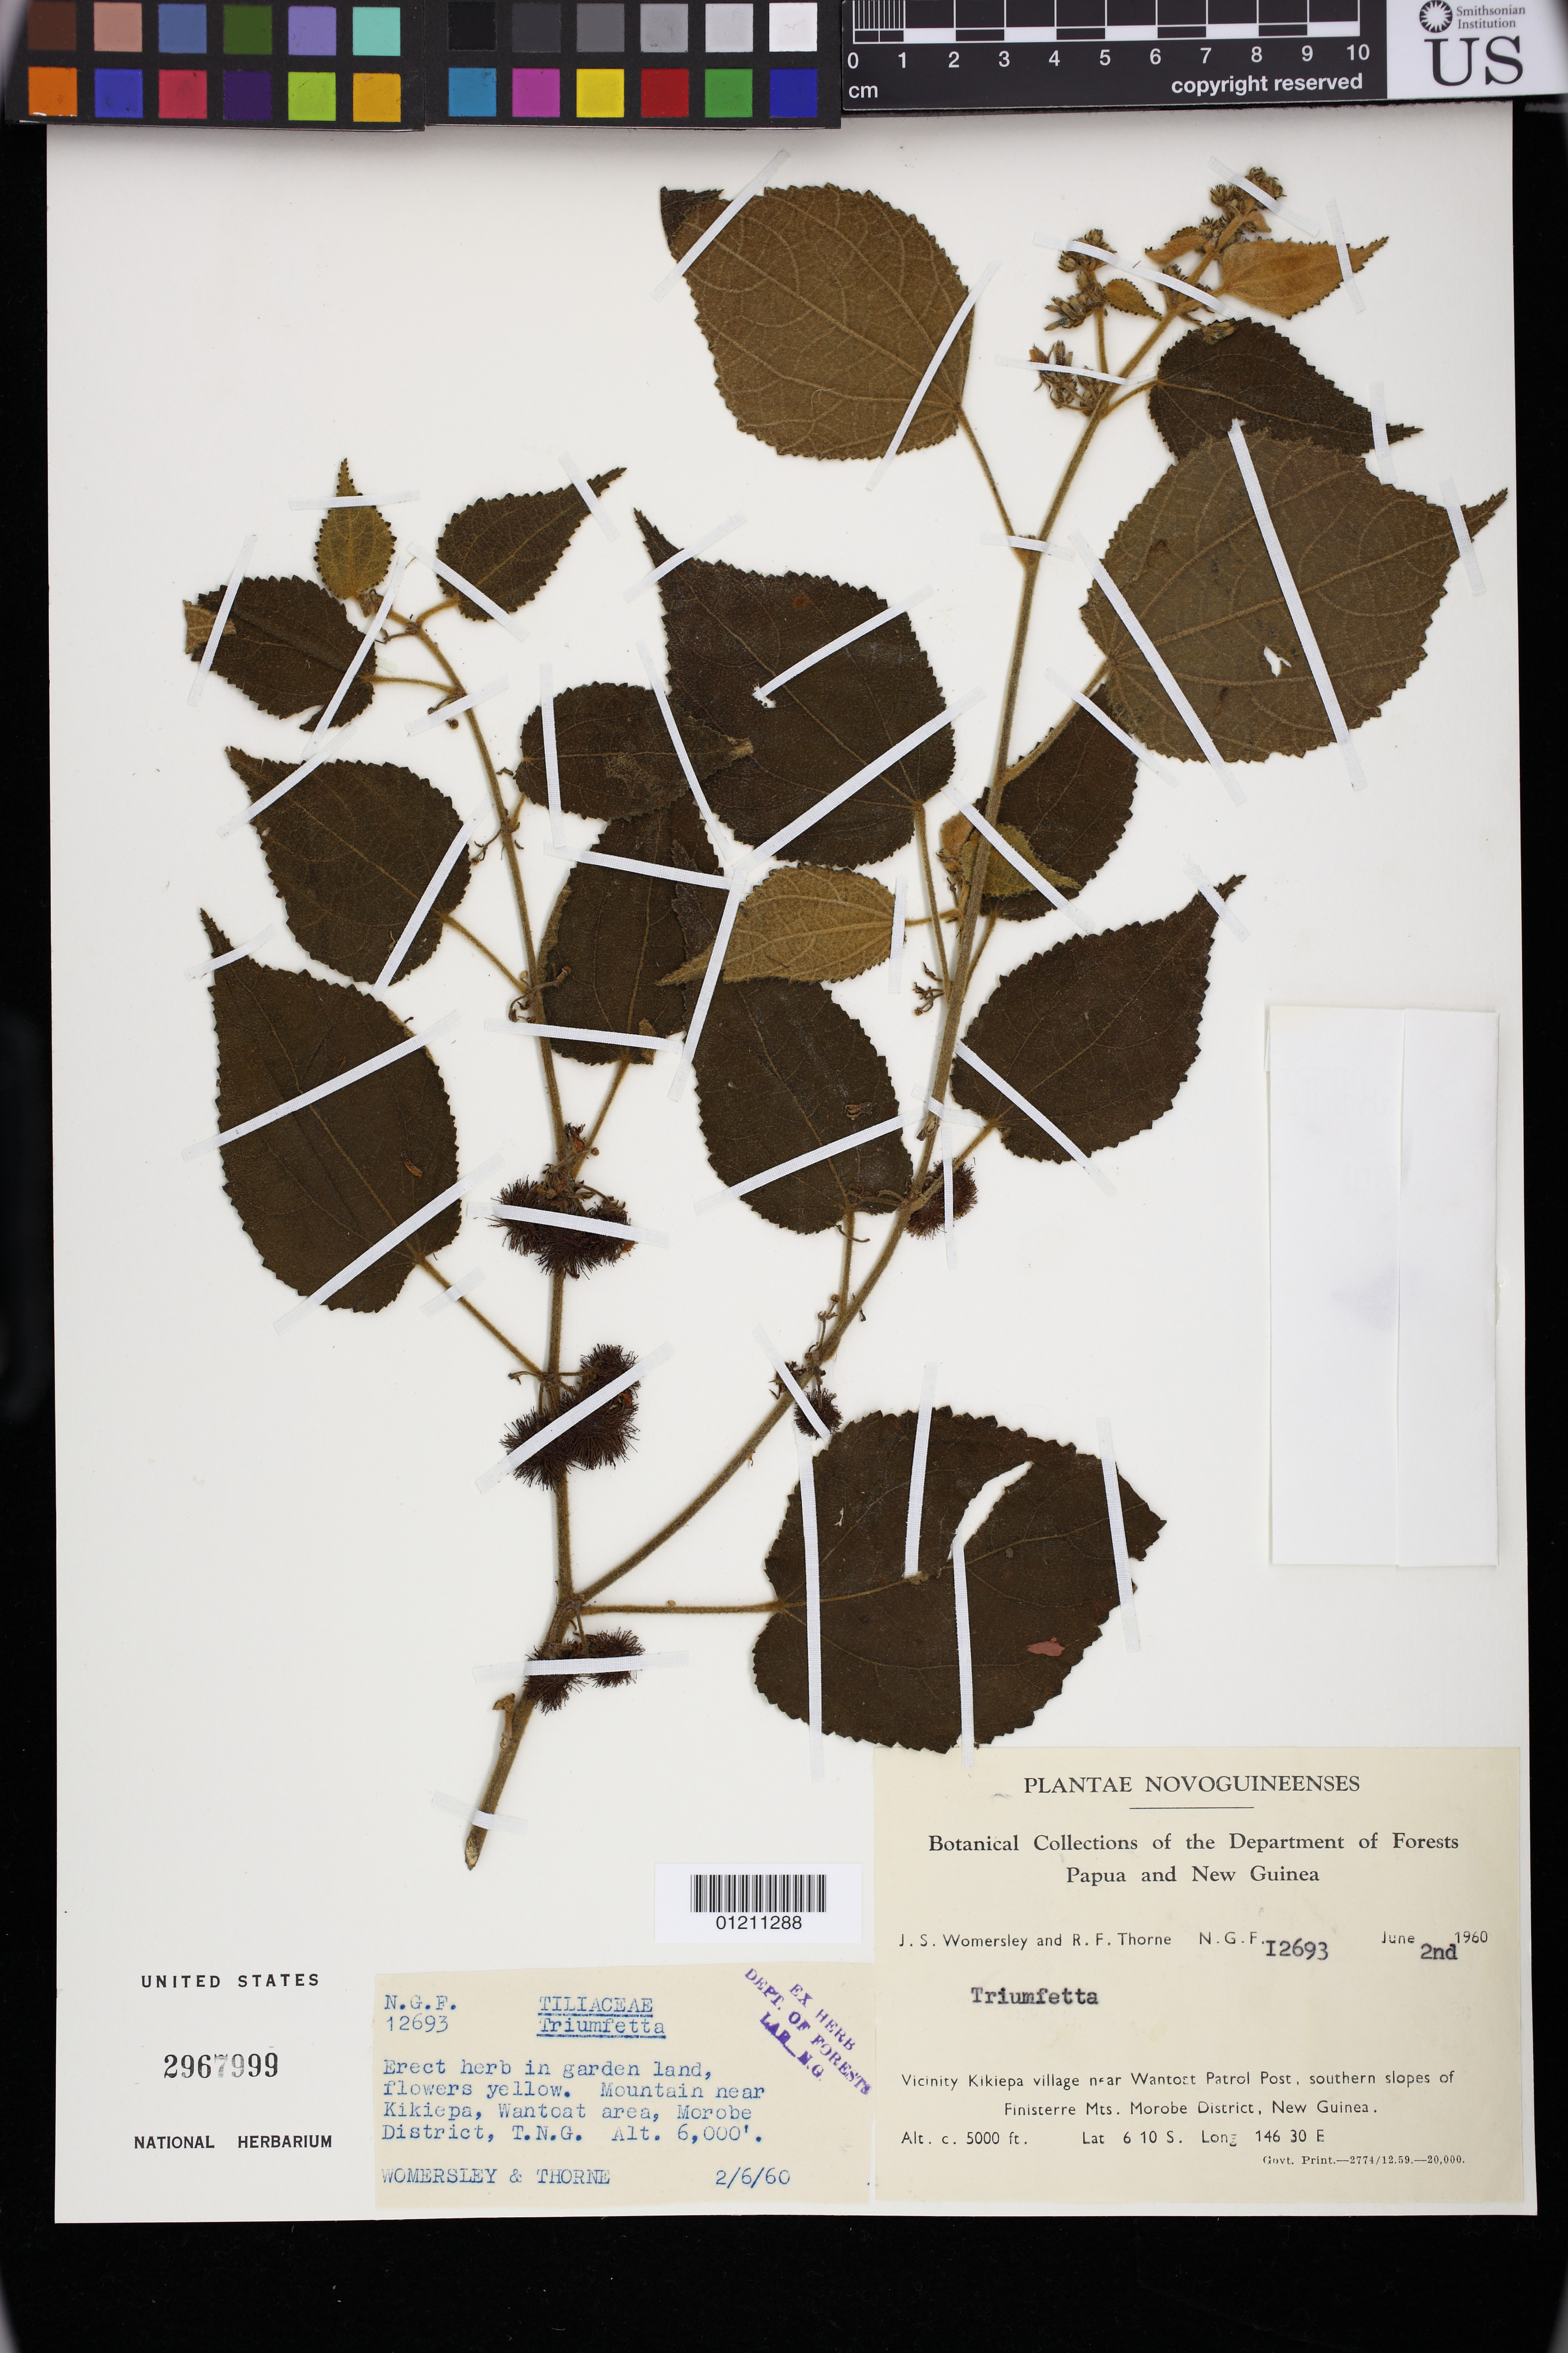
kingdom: Plantae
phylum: Tracheophyta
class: Magnoliopsida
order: Malvales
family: Malvaceae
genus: Triumfetta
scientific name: Triumfetta sp.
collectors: J. S. Womersley & R. F. Thorne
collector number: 12693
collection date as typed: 06 Feb 1960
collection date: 1960-02-06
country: Papua New Guinea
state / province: Morobe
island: New Guinea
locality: Kikiepa village near Wantoat Patrol Post, southern slopes of Finisterre Mountains Morobe District, New Guinea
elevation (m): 1829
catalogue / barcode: US 2967999